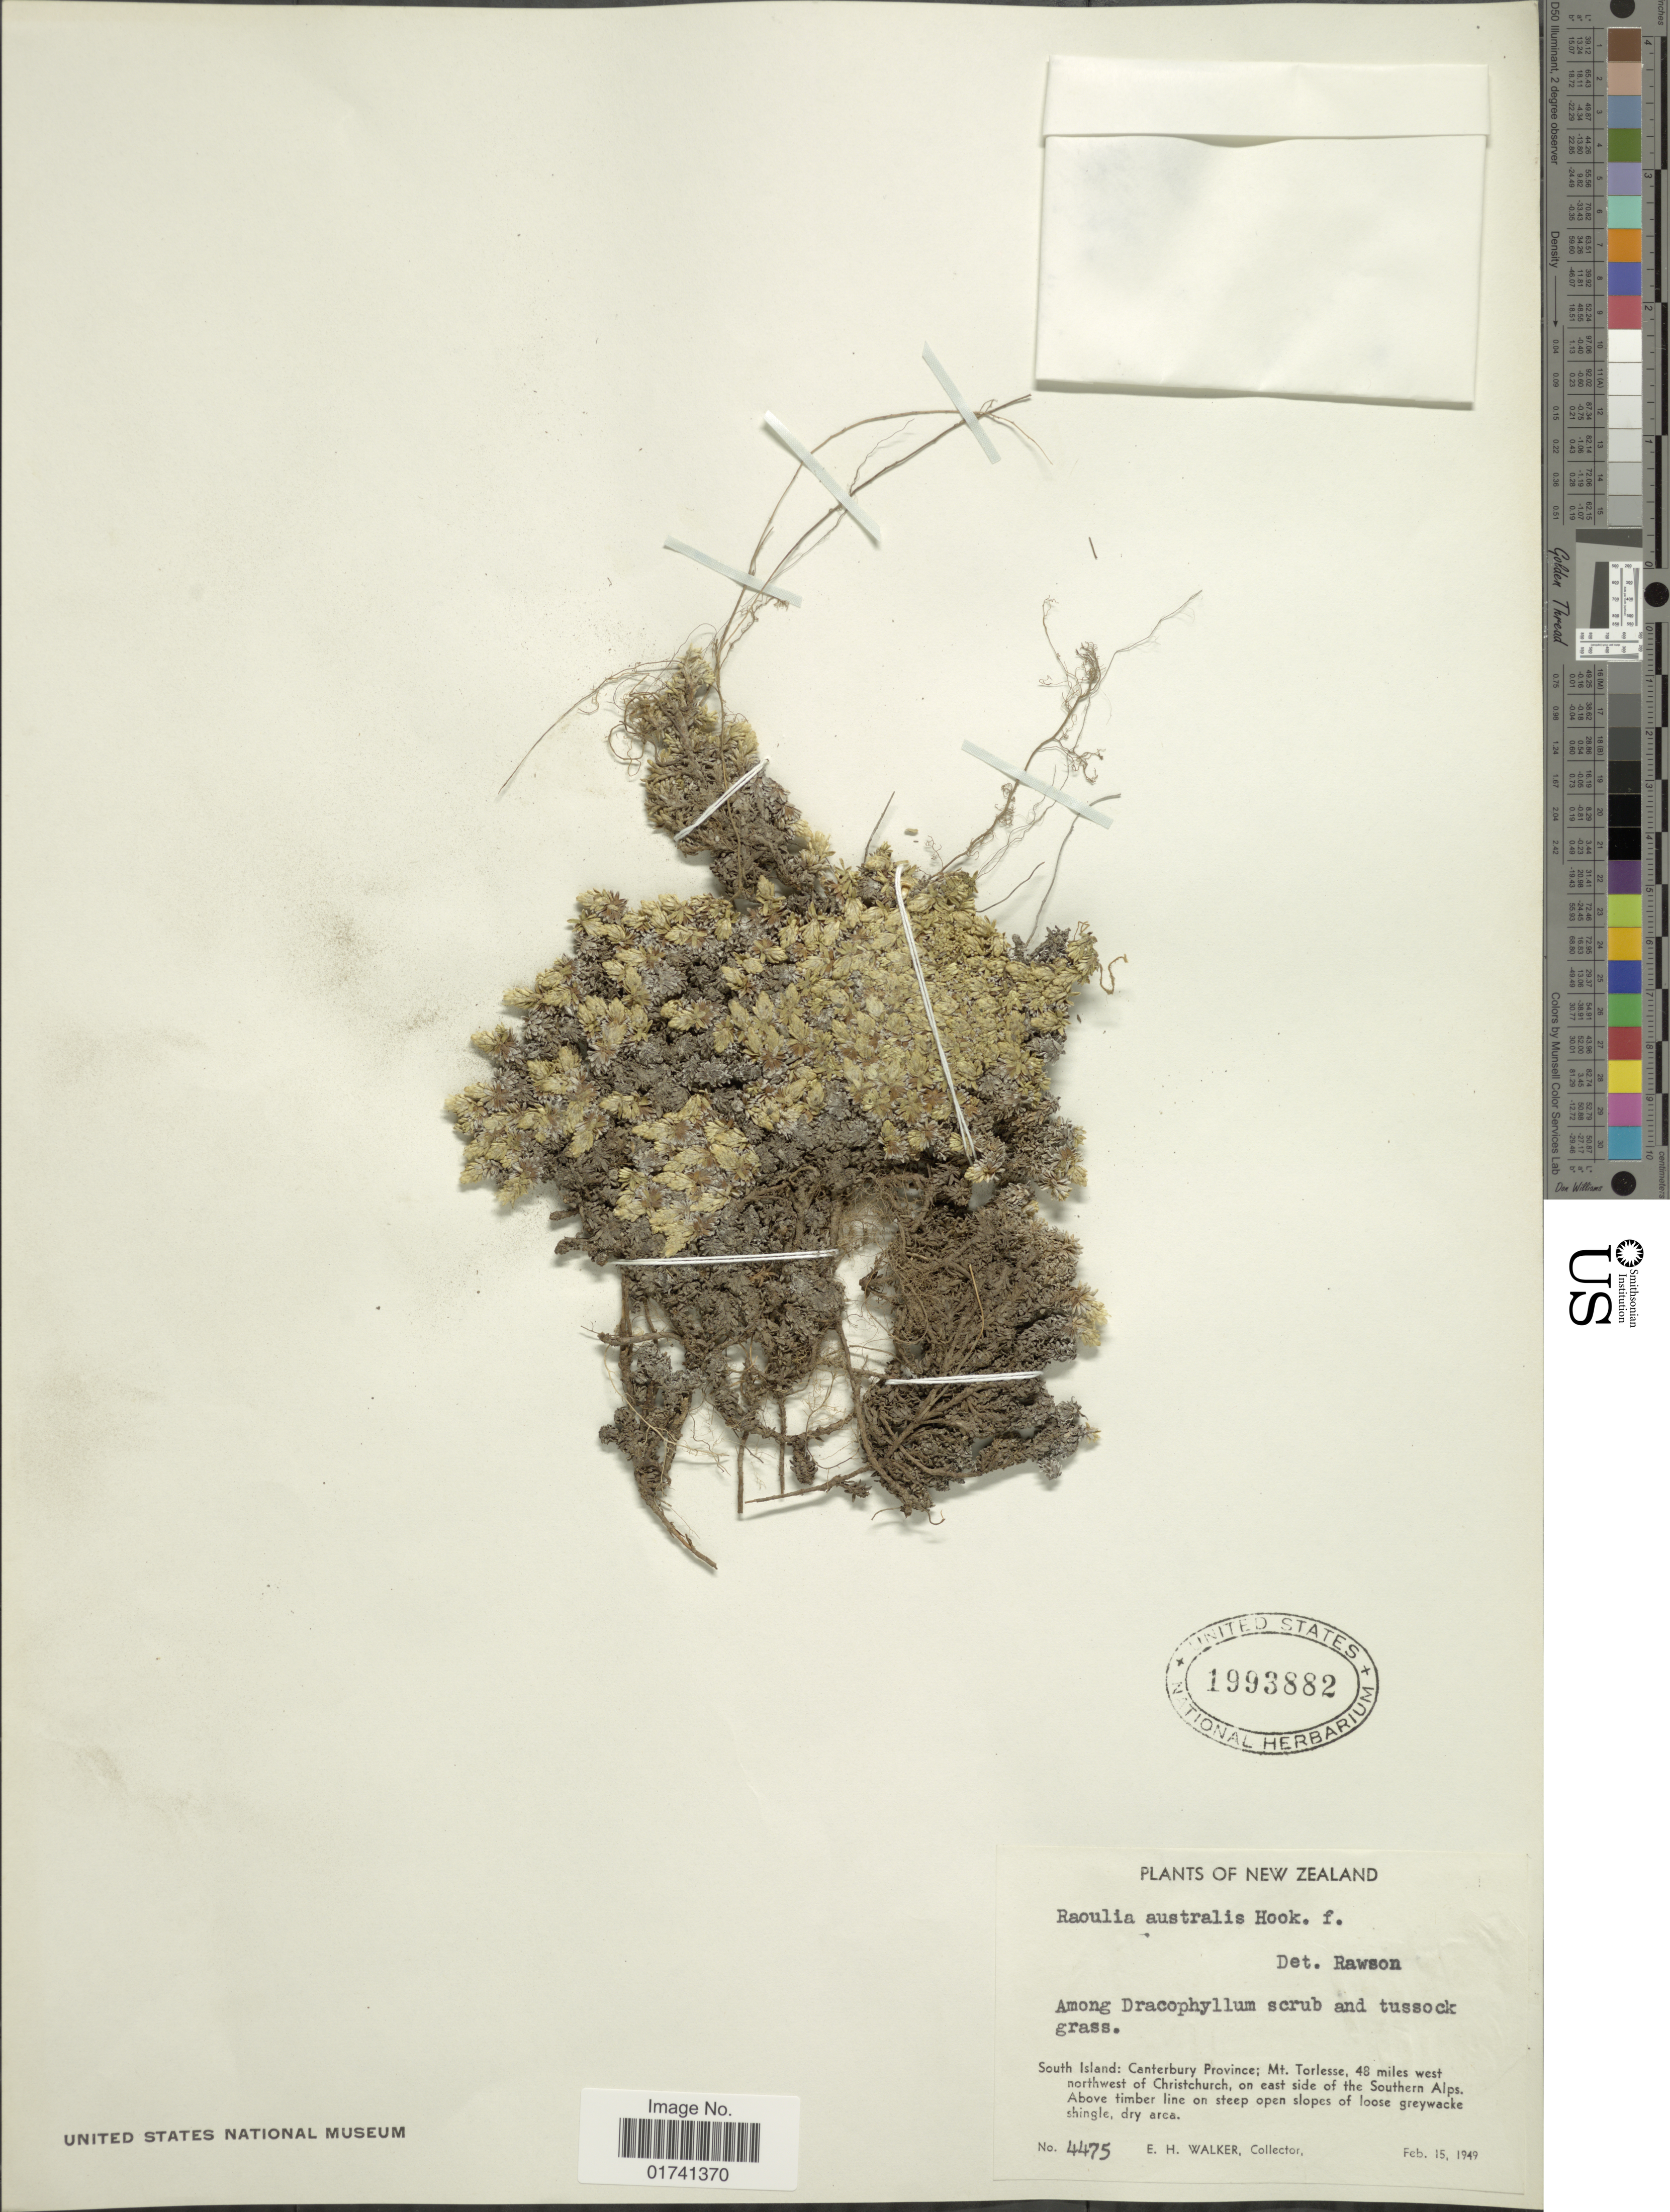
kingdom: Plantae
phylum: Tracheophyta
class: Magnoliopsida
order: Asterales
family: Asteraceae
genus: Raoulia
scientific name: Raoulia australis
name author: Hook. f.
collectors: E. H. Walker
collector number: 4475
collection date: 1949-02-15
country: New Zealand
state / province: Canterbury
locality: South Island; Mt. Torlesse, 48 miles west northwest of Christchurch, on east side of the Southern Alps, above timber line on steep open slopes of loose greywacke shingle, dry area.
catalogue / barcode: US 1993882